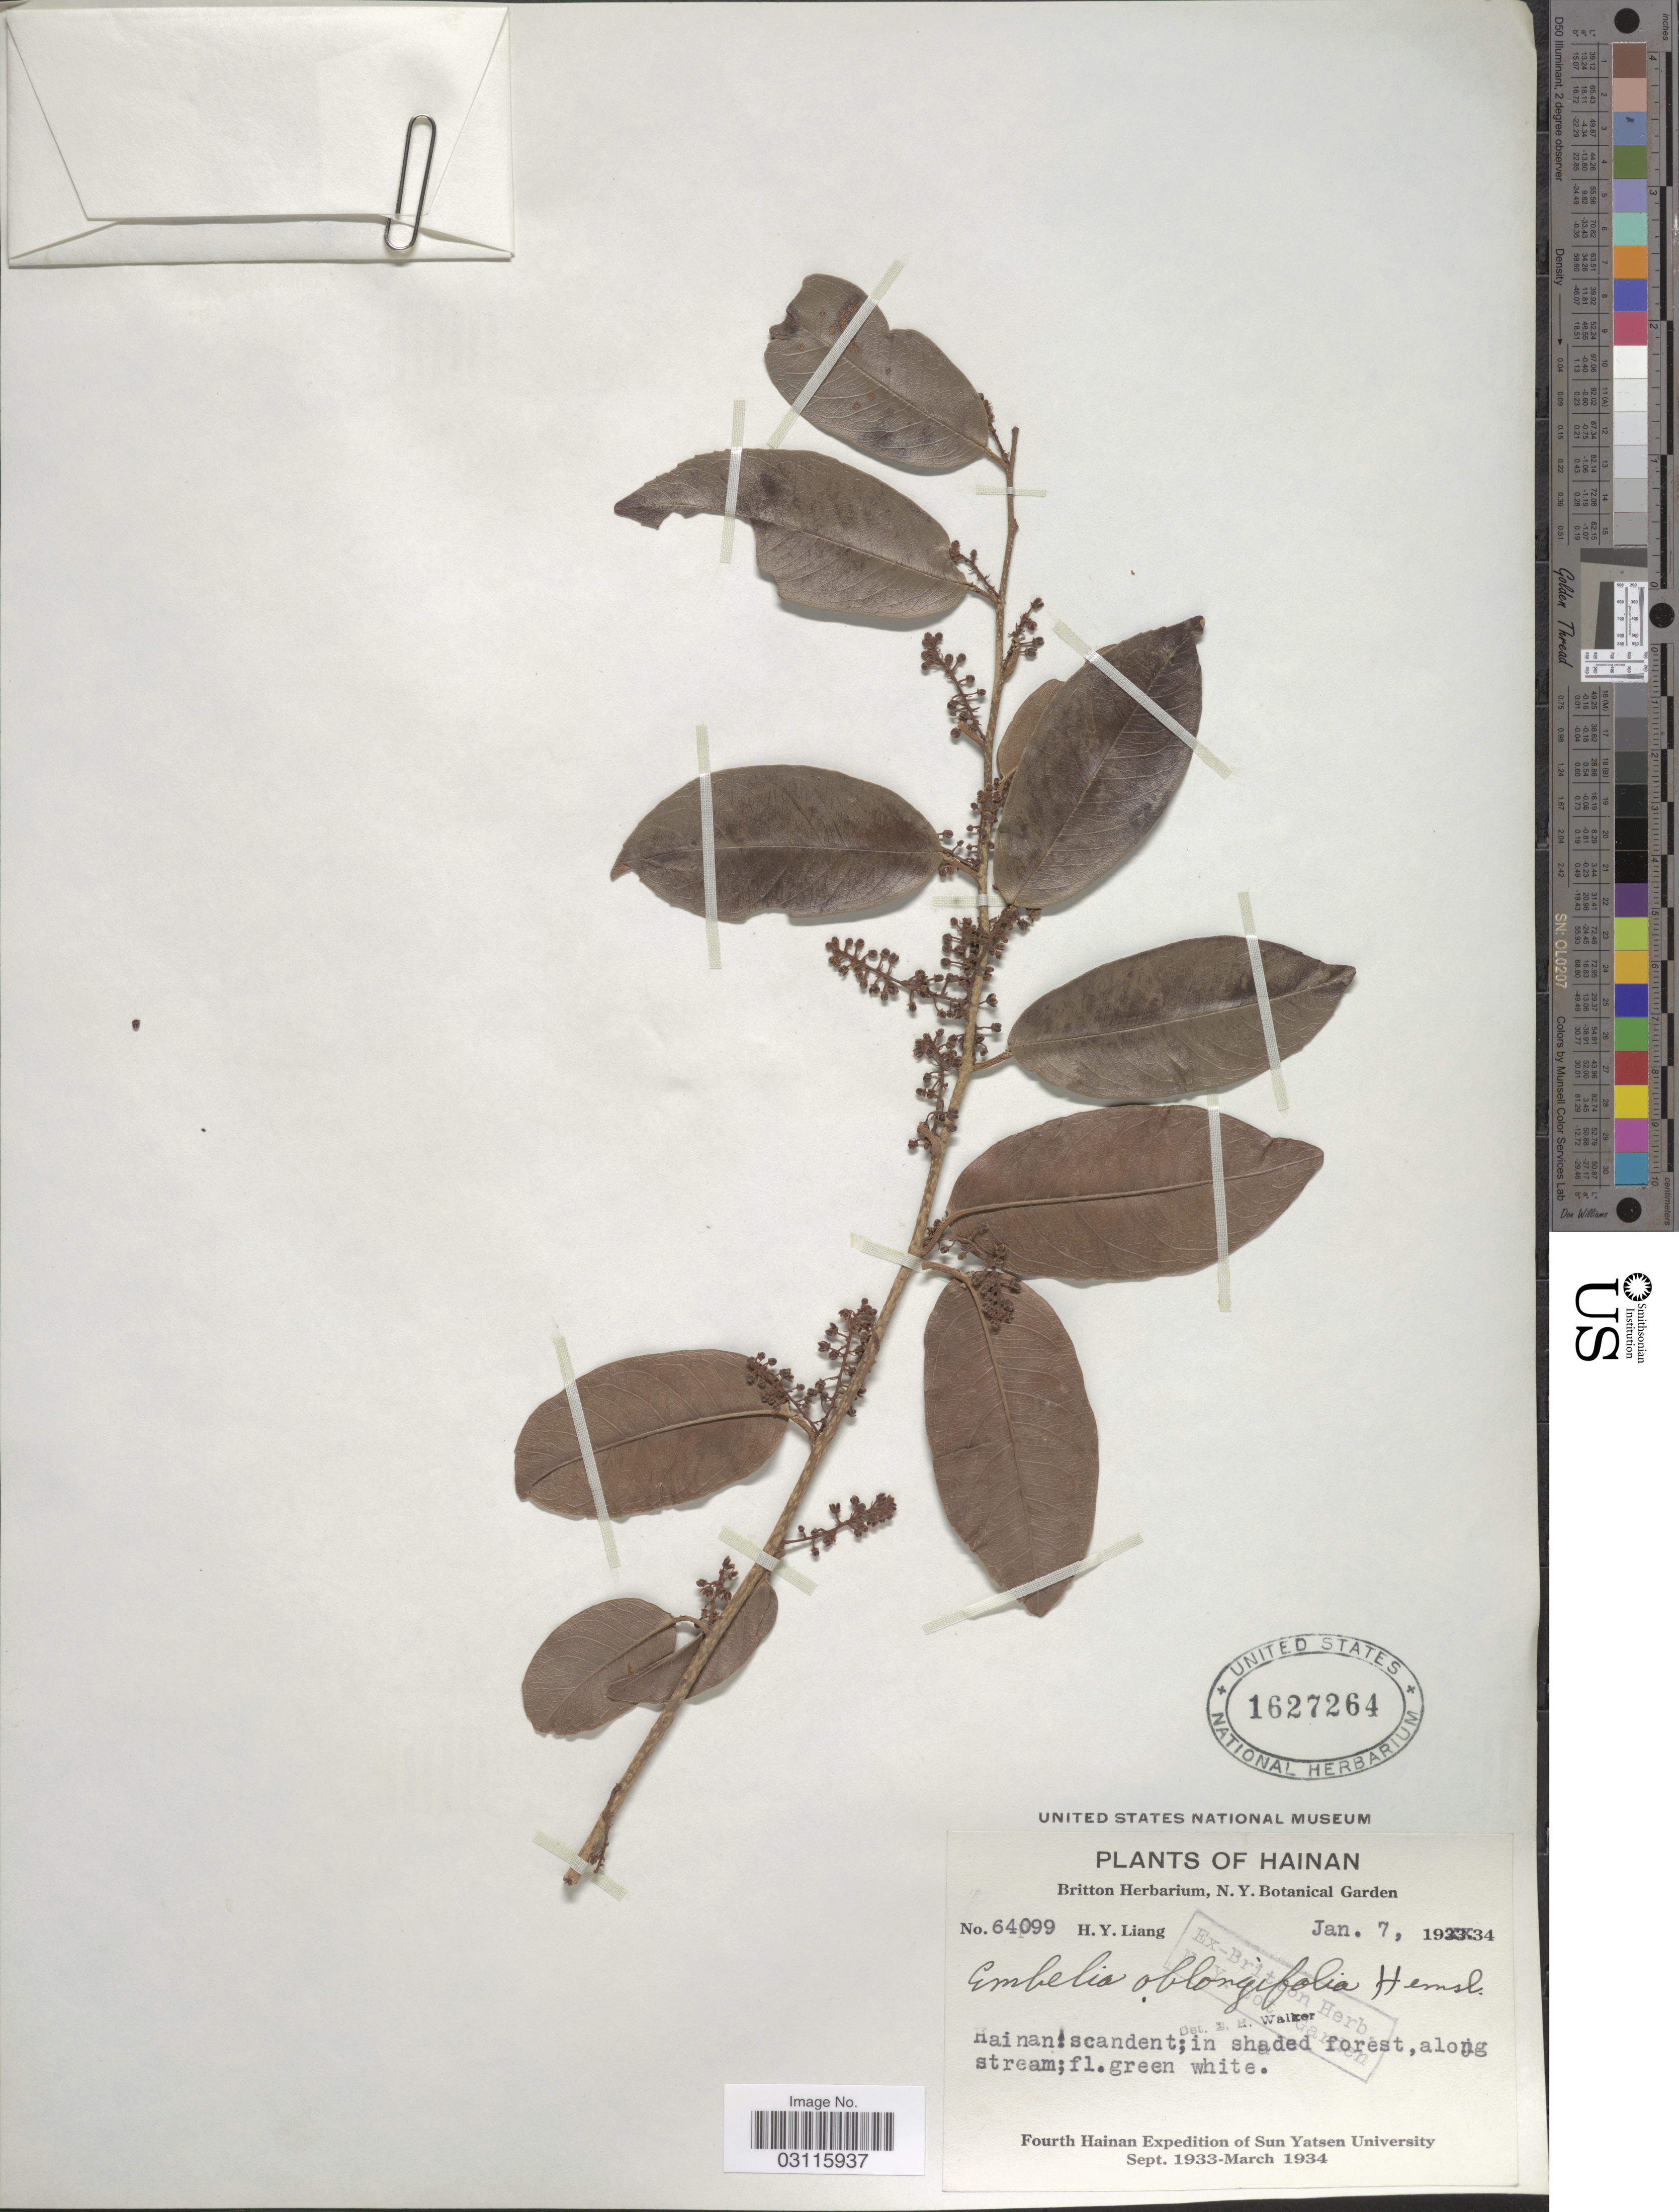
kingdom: Plantae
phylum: Tracheophyta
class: Magnoliopsida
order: Ericales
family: Primulaceae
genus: Embelia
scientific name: Embelia oblongifolia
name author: Hemsl.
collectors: H. Y. Liang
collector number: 64099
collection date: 1934-01-07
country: China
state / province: Hainan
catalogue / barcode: US 1627264